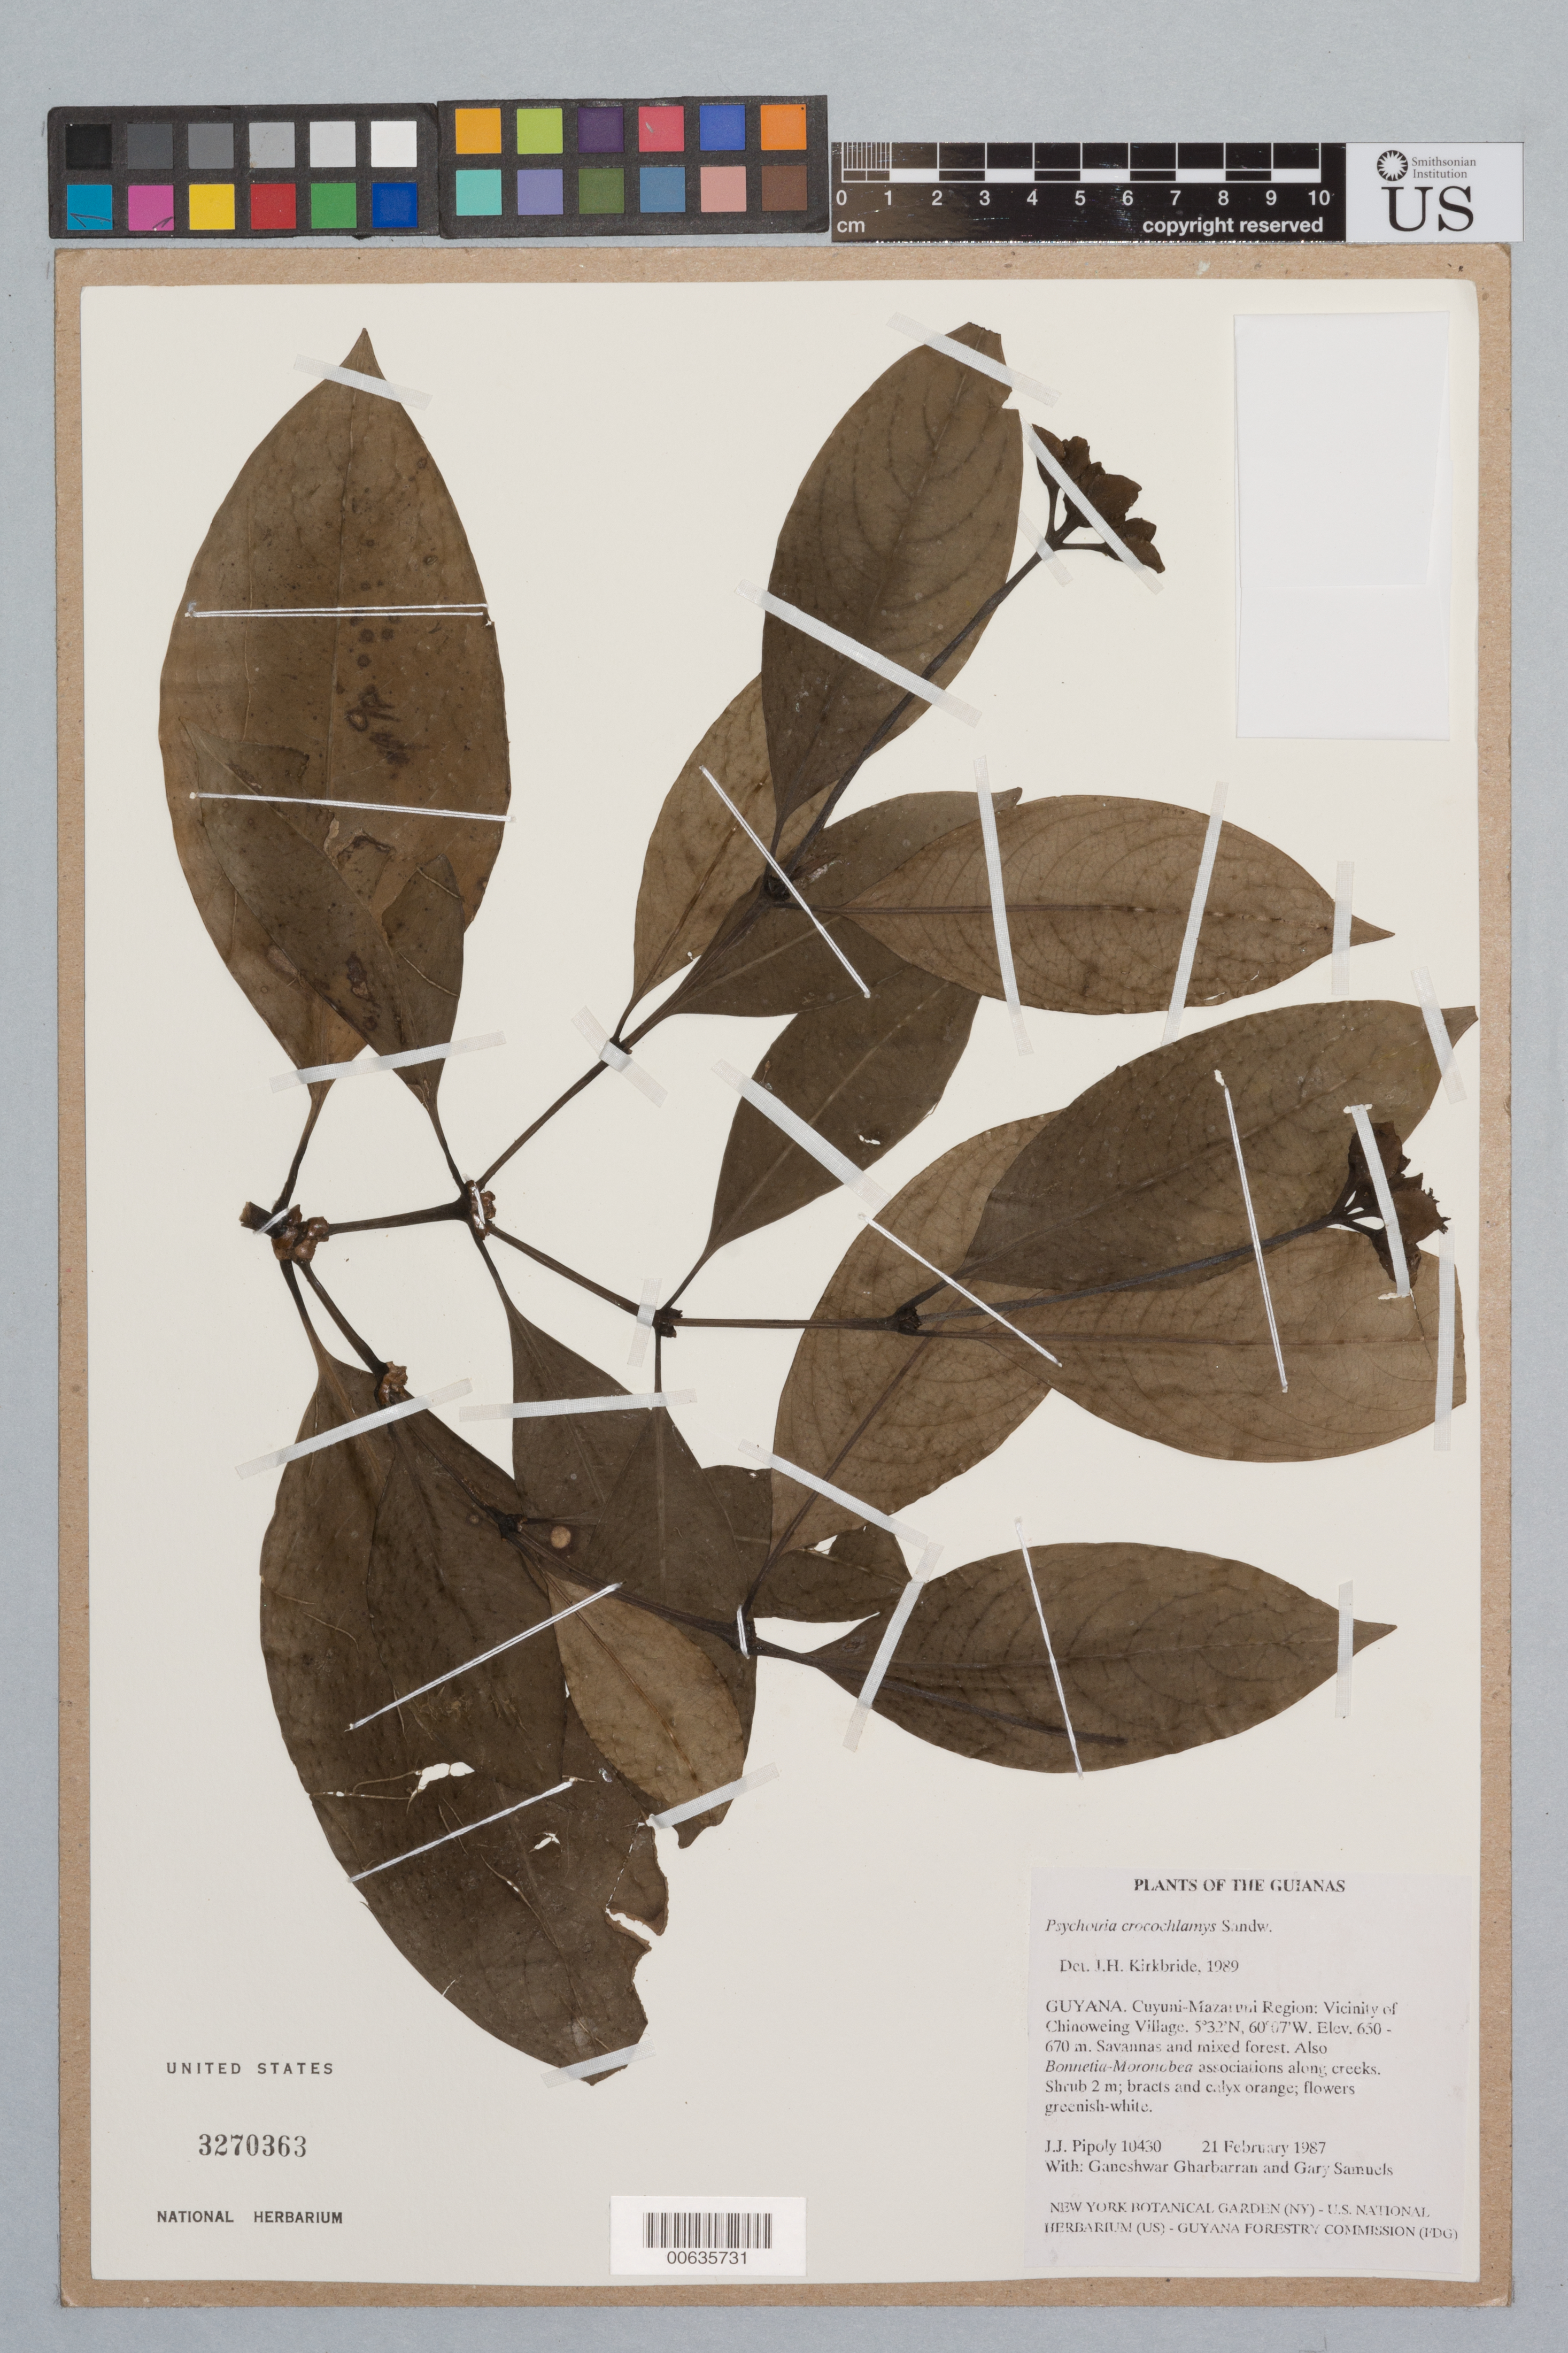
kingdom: Plantae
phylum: Tracheophyta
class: Magnoliopsida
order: Gentianales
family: Rubiaceae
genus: Palicourea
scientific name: Palicourea crocochlamys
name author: (Sandw.) Delprete & J.H. Kirkbr.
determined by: Kirkbride, J. H., Jr.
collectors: J. J. Pipoly, G. Gharbarran & G. Samuels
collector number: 10430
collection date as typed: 21 February 1987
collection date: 1987-02-21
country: Guyana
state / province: Cuyuni-Mazaruni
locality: Vicinity of Chinoweing Village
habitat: Savannas and mixed forest. Also Bonnetia-Moronobea associations along creeks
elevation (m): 650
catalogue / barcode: US 3270363